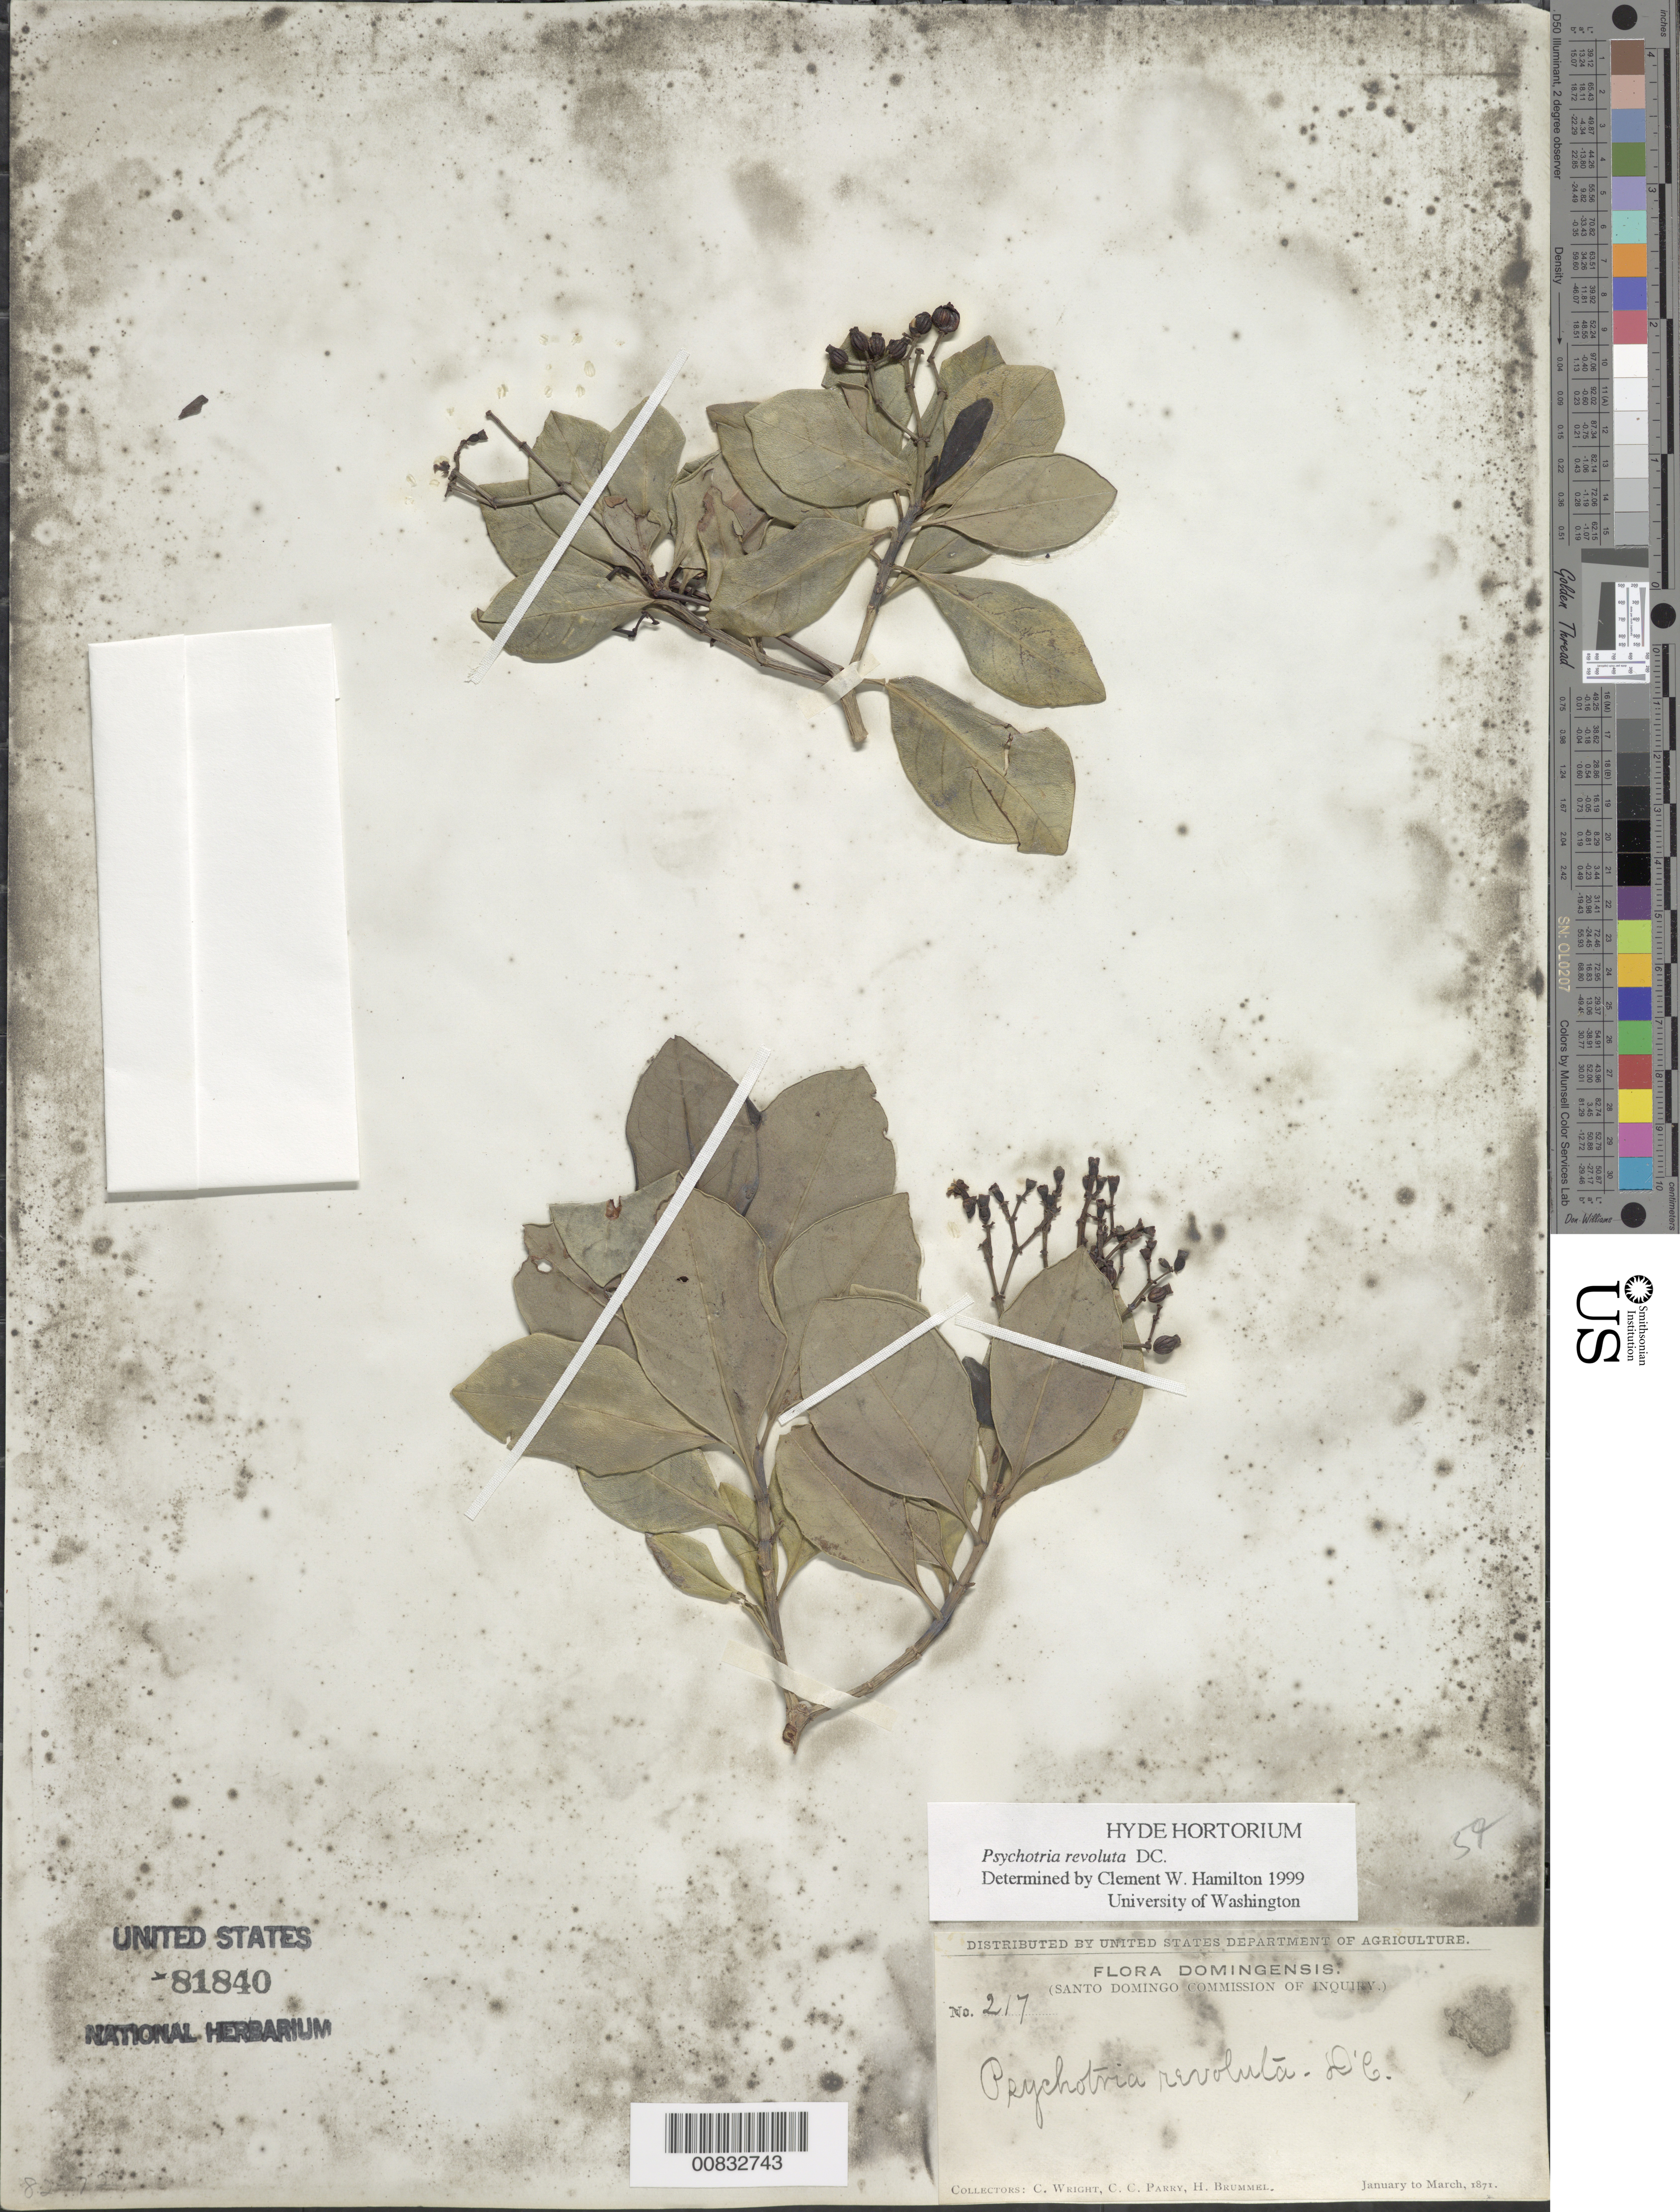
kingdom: Plantae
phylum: Tracheophyta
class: Magnoliopsida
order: Gentianales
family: Rubiaceae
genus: Psychotria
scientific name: Psychotria revoluta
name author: DC.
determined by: Hamilton, C. W.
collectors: C. Wright, C. C. Parry & H. Brummel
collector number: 217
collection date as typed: Jan 1871 to -- Mar 1871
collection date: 1871-01/1871-03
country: Dominican Republic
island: Hispaniola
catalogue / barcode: US 81840